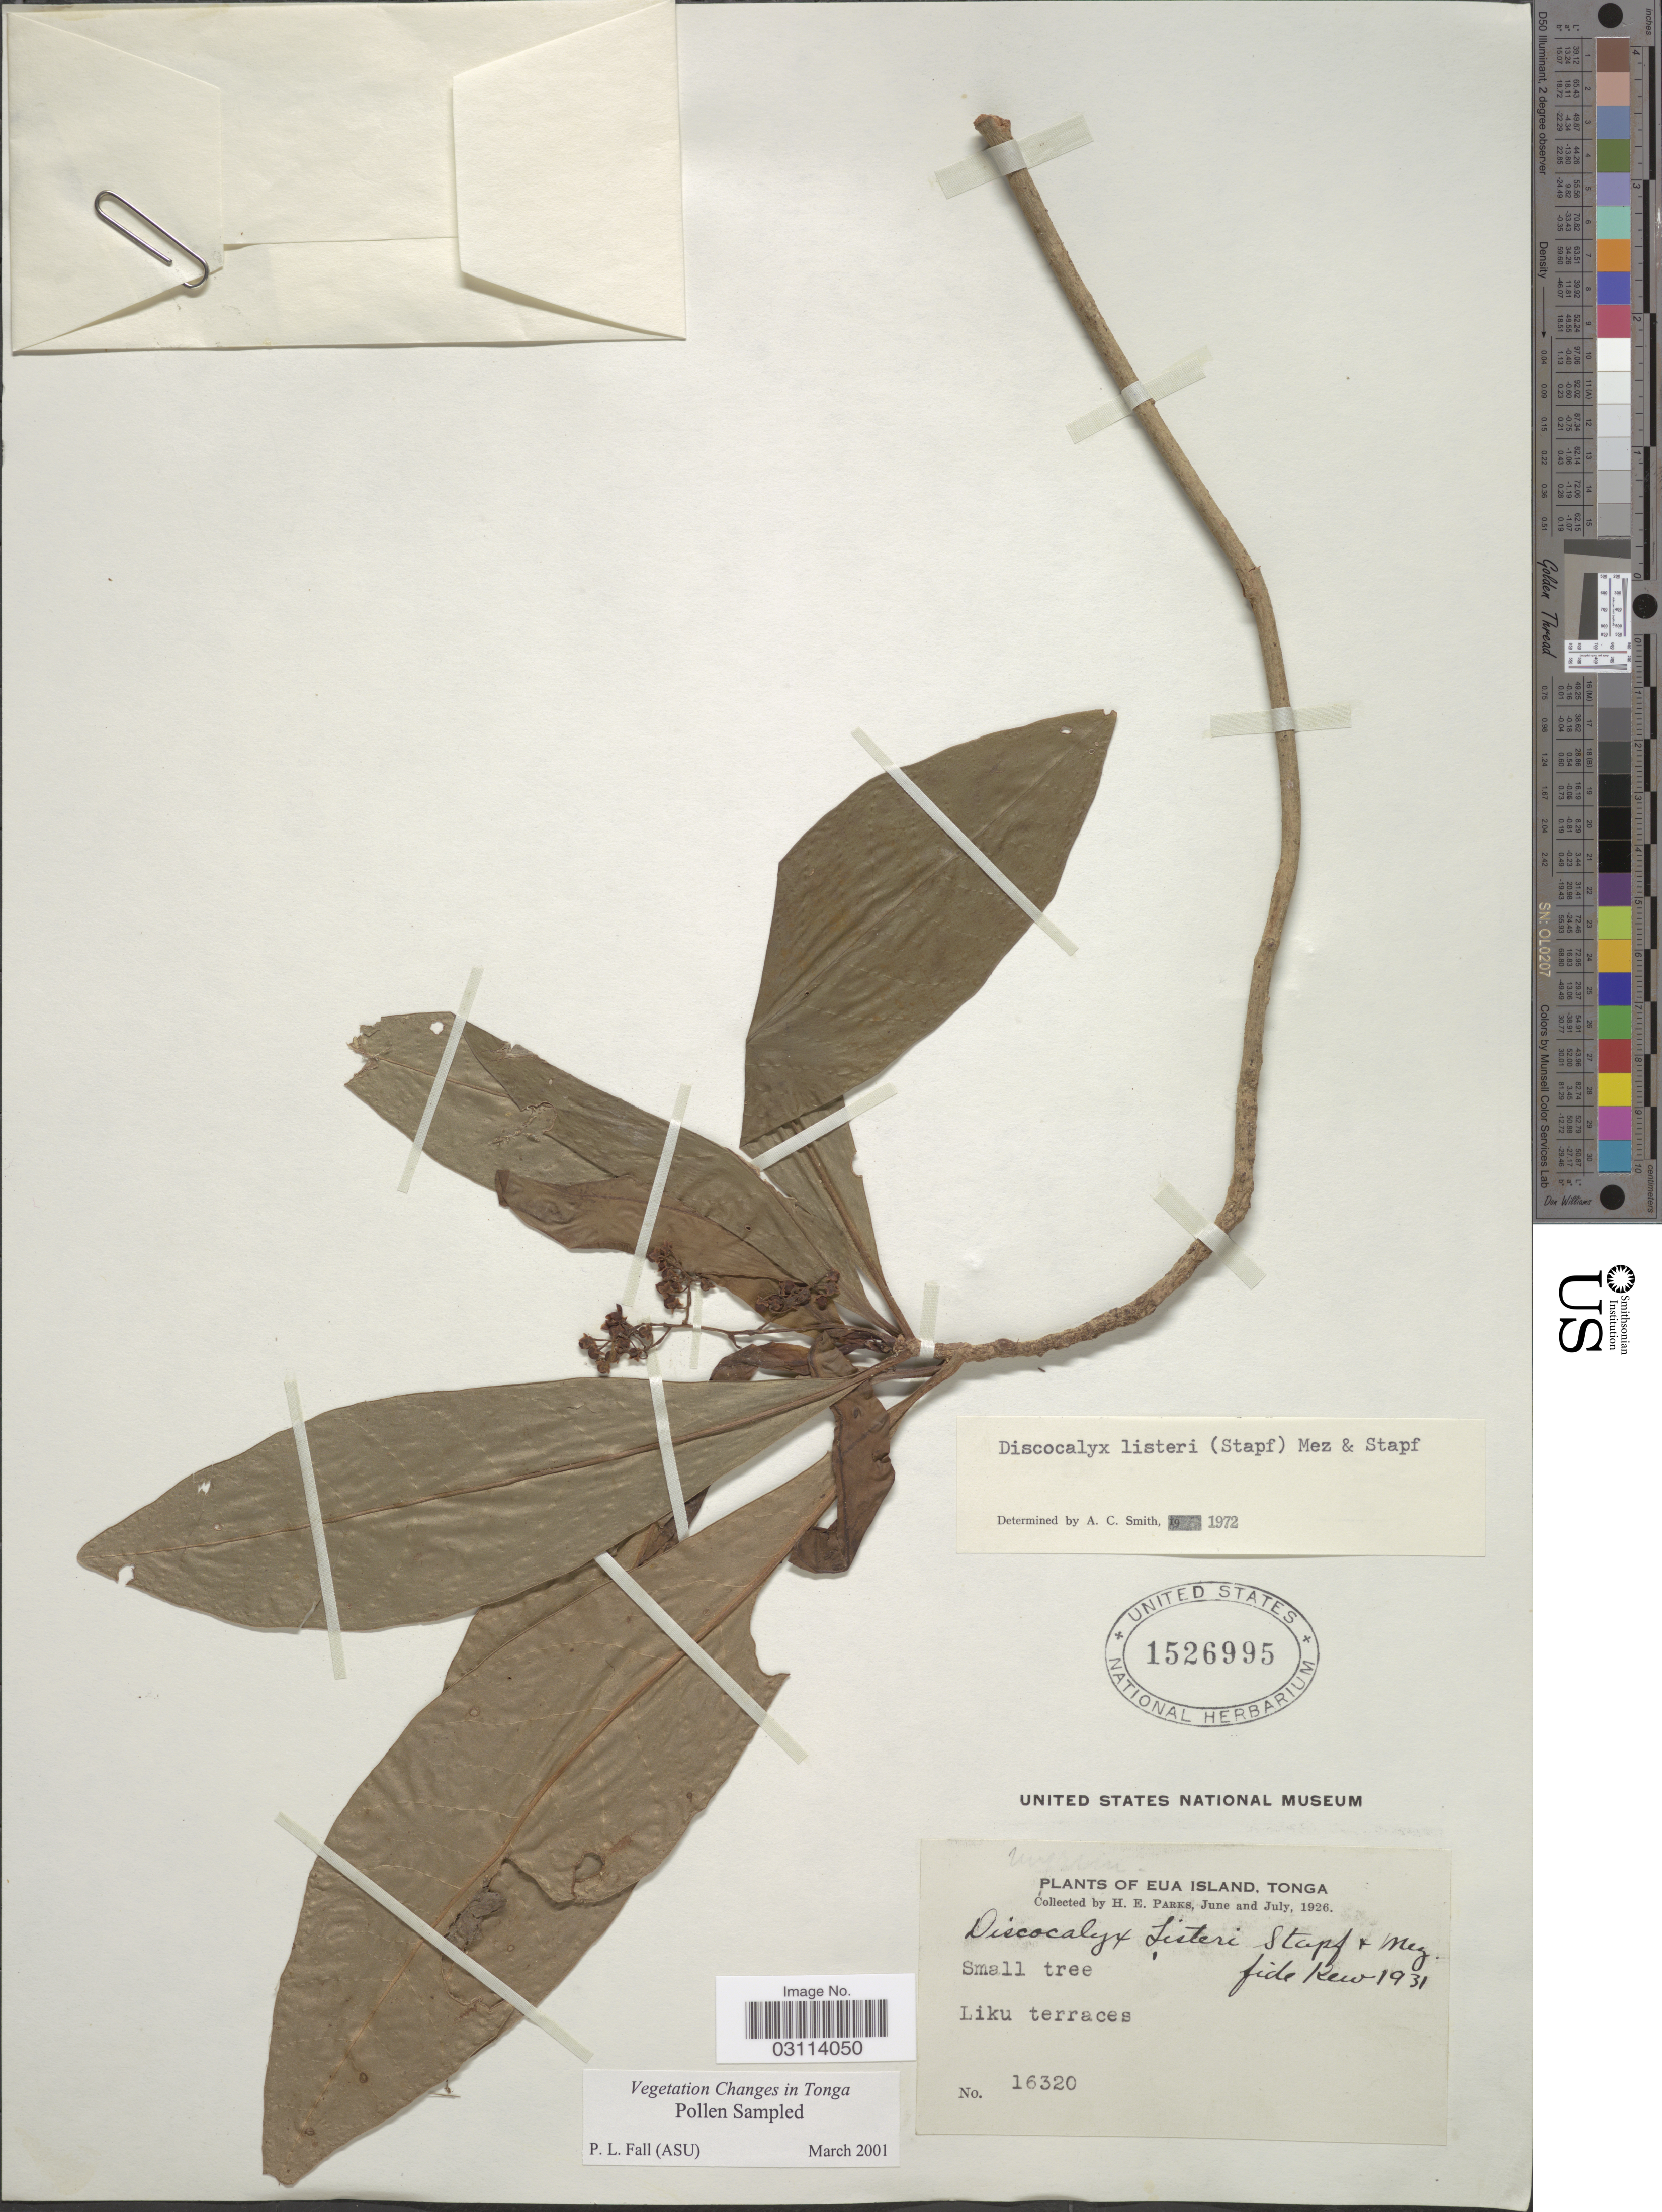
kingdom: Plantae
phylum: Tracheophyta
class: Magnoliopsida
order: Ericales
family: Primulaceae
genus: Discocalyx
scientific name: Discocalyx listeri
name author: (Stapf) Mez & Stapf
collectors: H. E. Parks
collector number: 16320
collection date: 1926-06/1926-07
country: Tonga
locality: Eua Island. Liku terraces.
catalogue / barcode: US 1526995